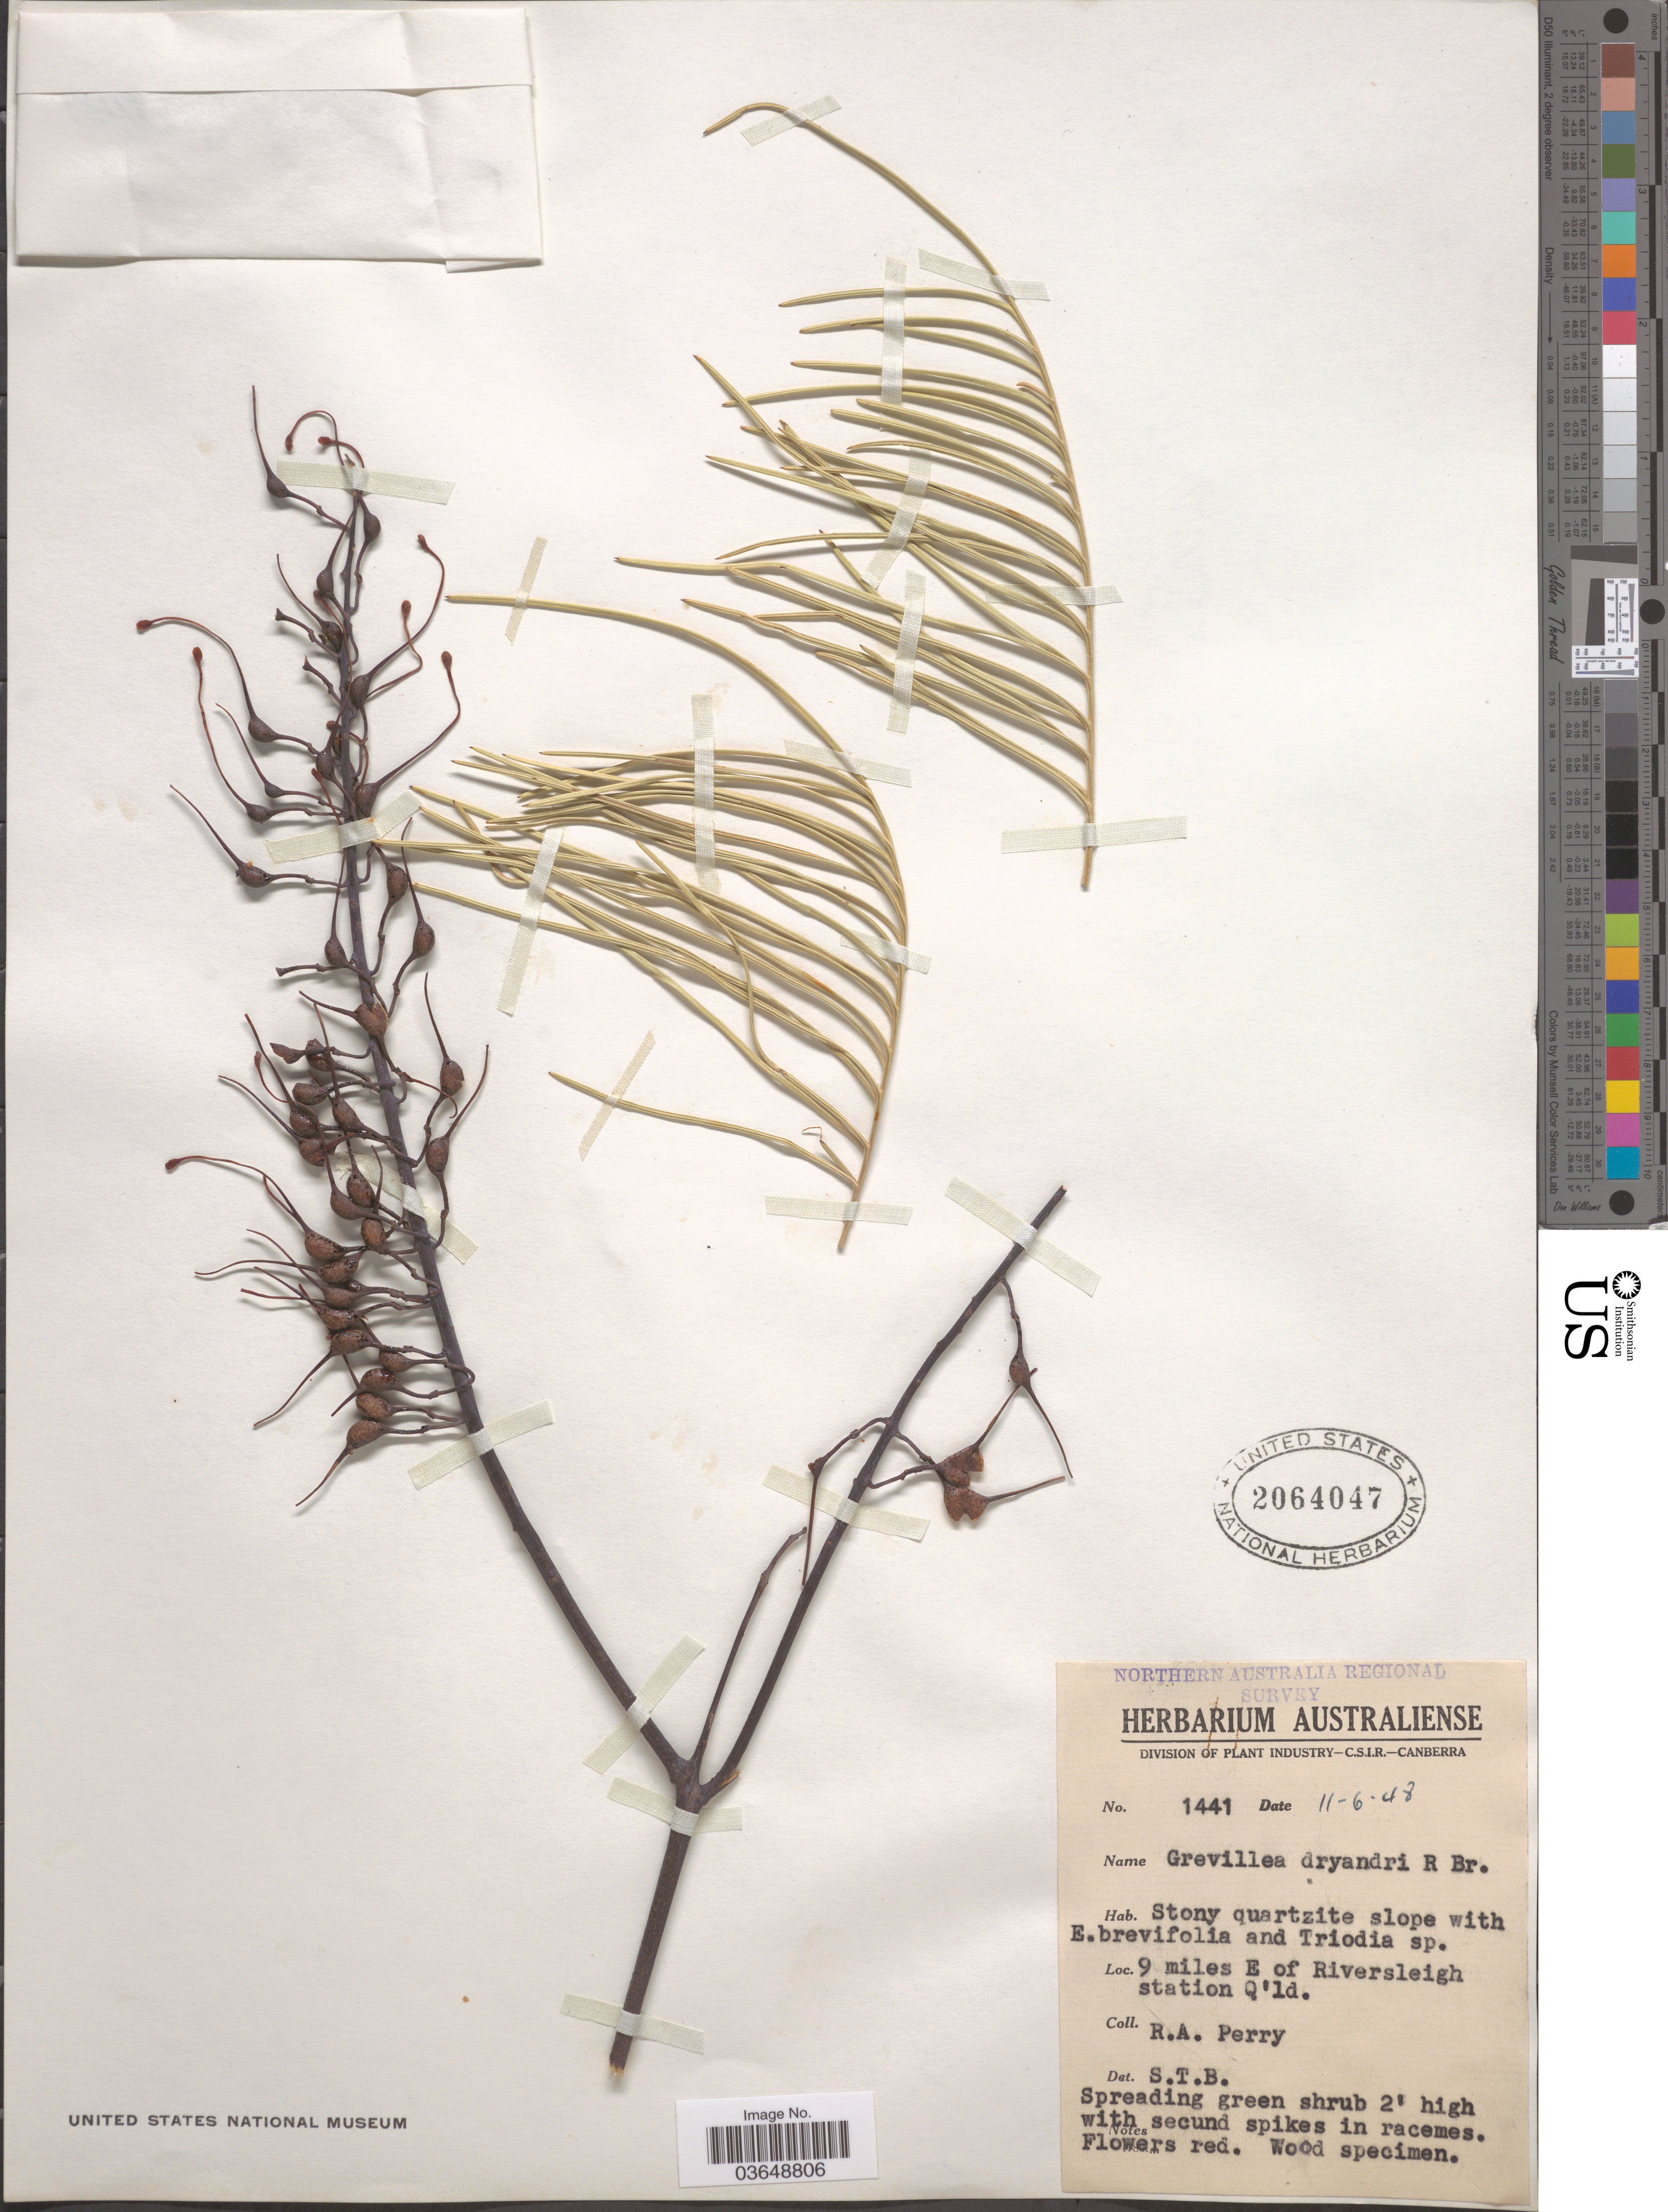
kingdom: Plantae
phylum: Tracheophyta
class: Magnoliopsida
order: Proteales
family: Proteaceae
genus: Grevillea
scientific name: Grevillea dryandri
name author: R. Br.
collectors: Perry, R. A.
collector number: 1441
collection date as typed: Transcribed d/m/y: 11/6/48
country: Australia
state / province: Queensland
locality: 9 miles E of Riversleigh station Q'ld.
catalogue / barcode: US 2064047